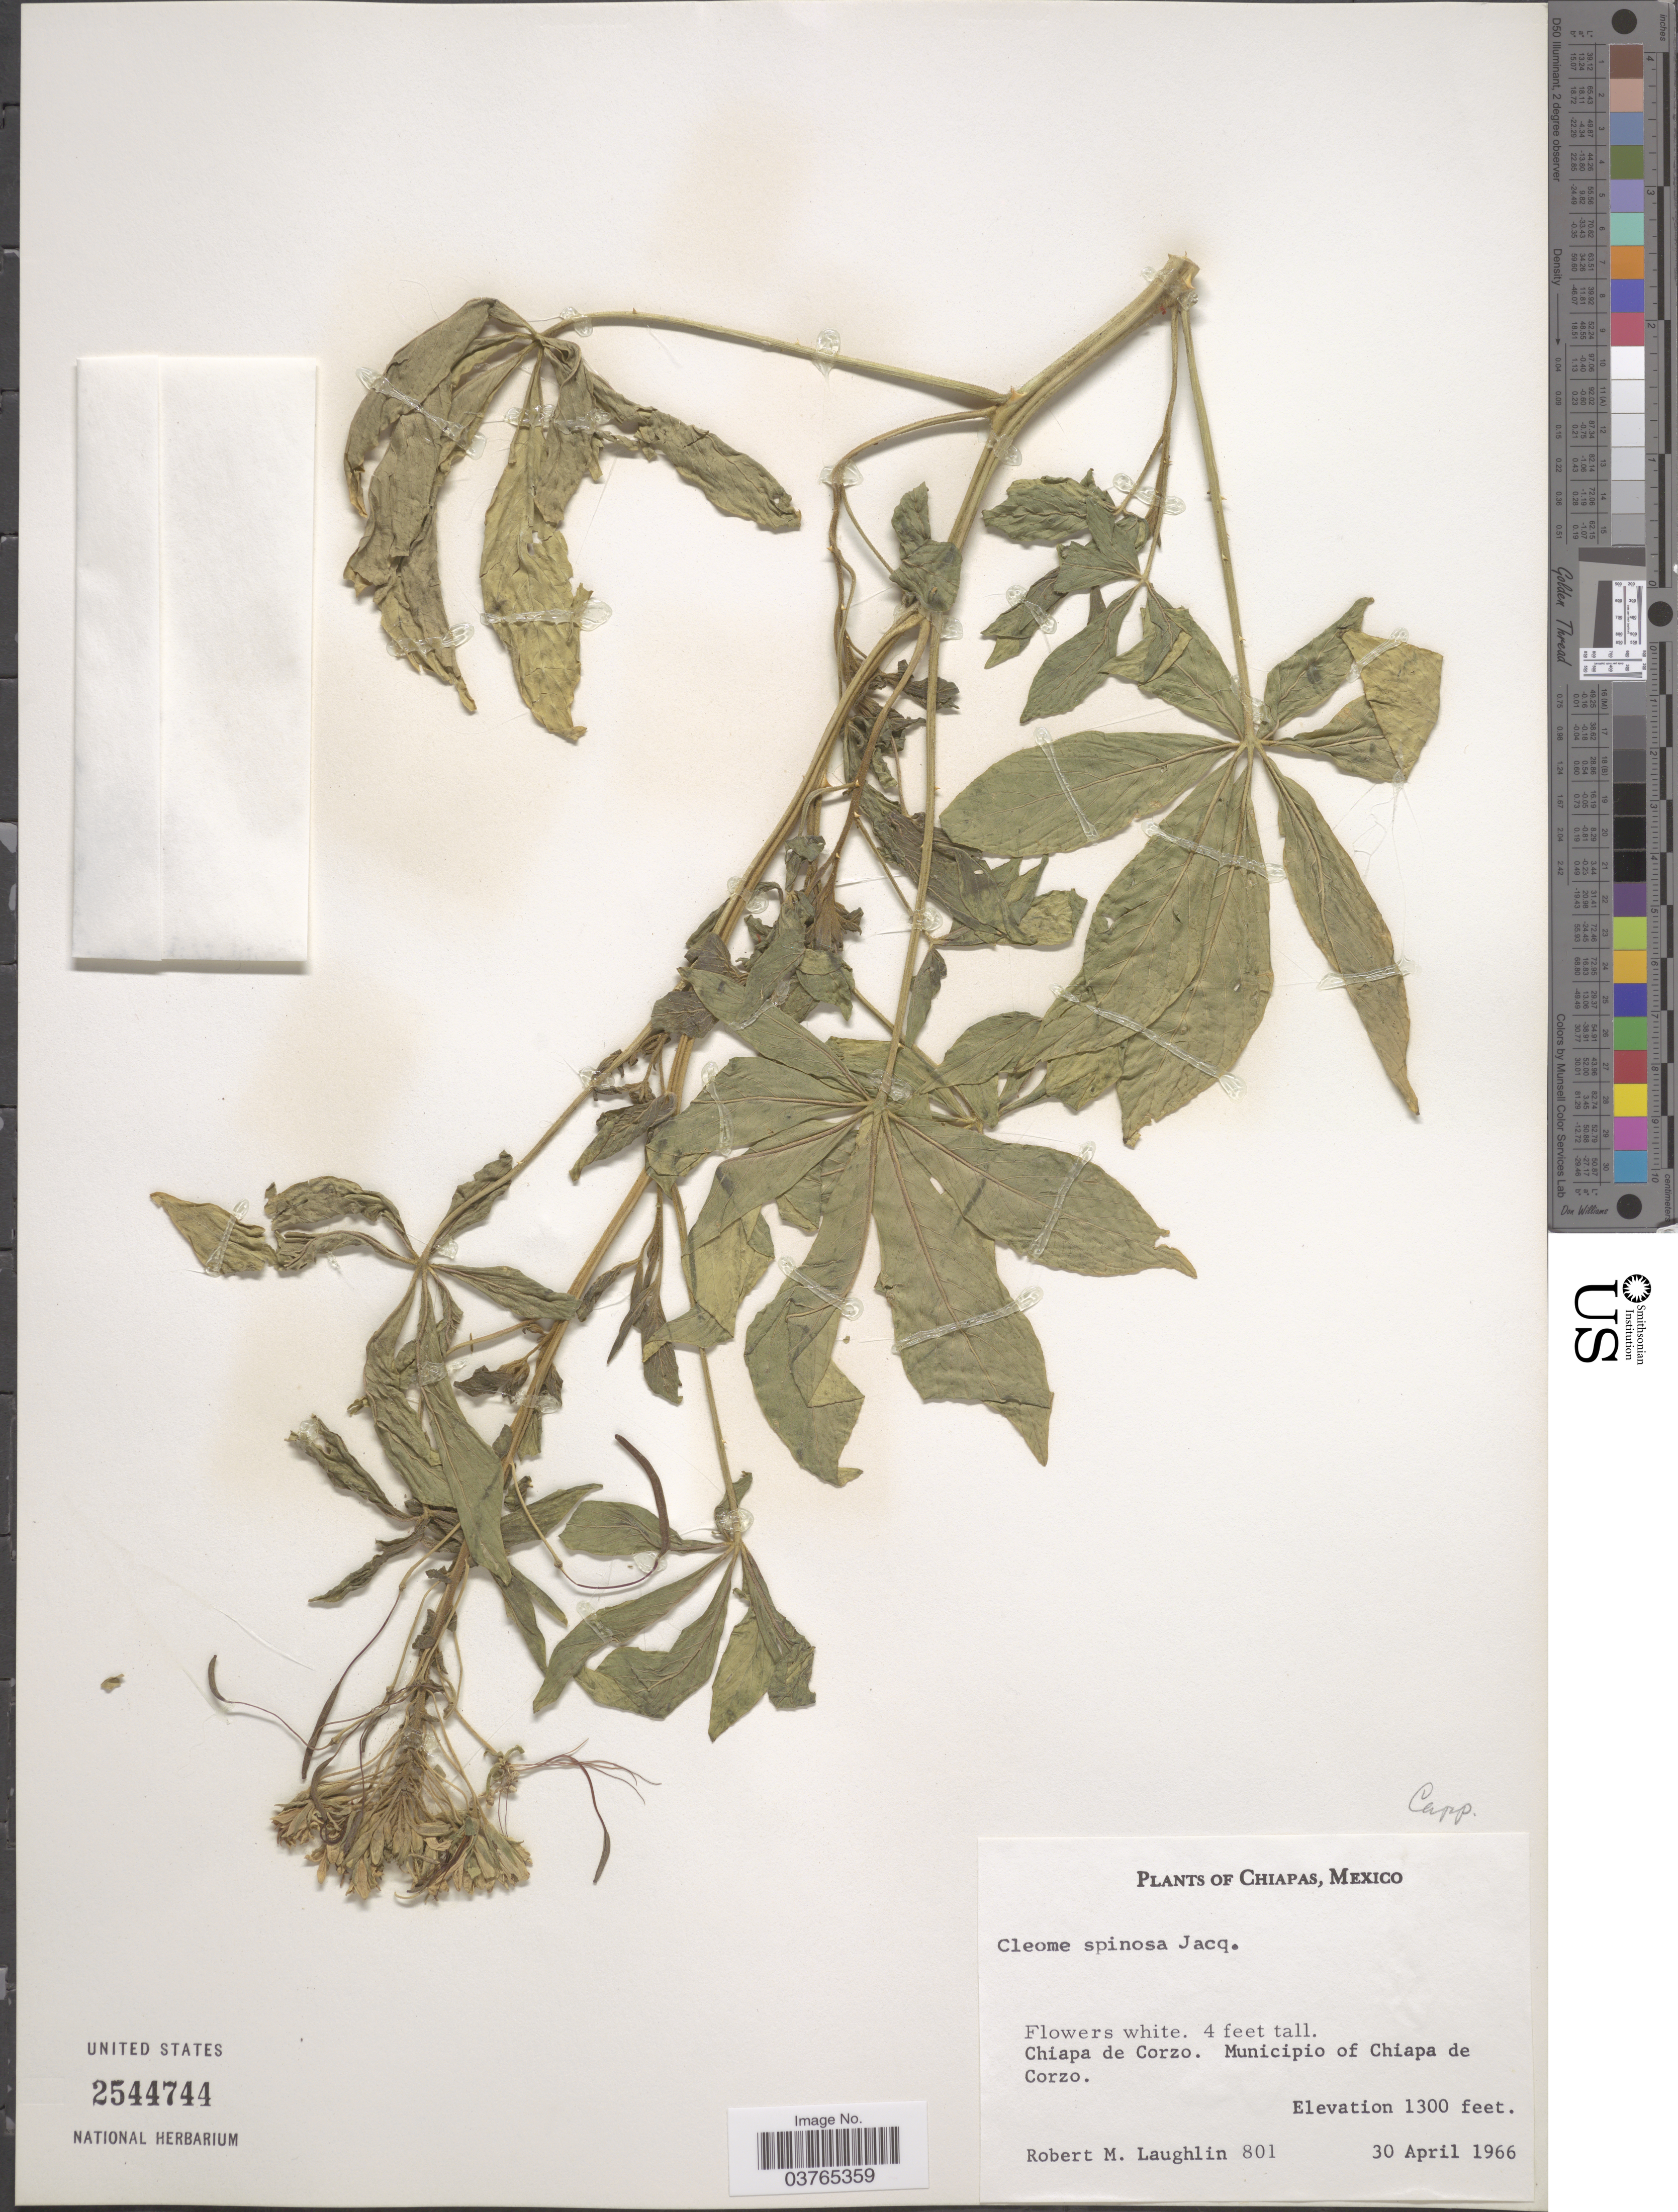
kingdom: Plantae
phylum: Tracheophyta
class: Magnoliopsida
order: Brassicales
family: Cleomaceae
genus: Tarenaya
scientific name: Tarenaya spinosa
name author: (Jacq.) Raf.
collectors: R. M. Laughlin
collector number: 801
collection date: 1966-04-30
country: Mexico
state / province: Chiapas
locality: Chiapa de Corzo. Municipio of Chiapa de Corzo.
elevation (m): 396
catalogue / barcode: US 2544744